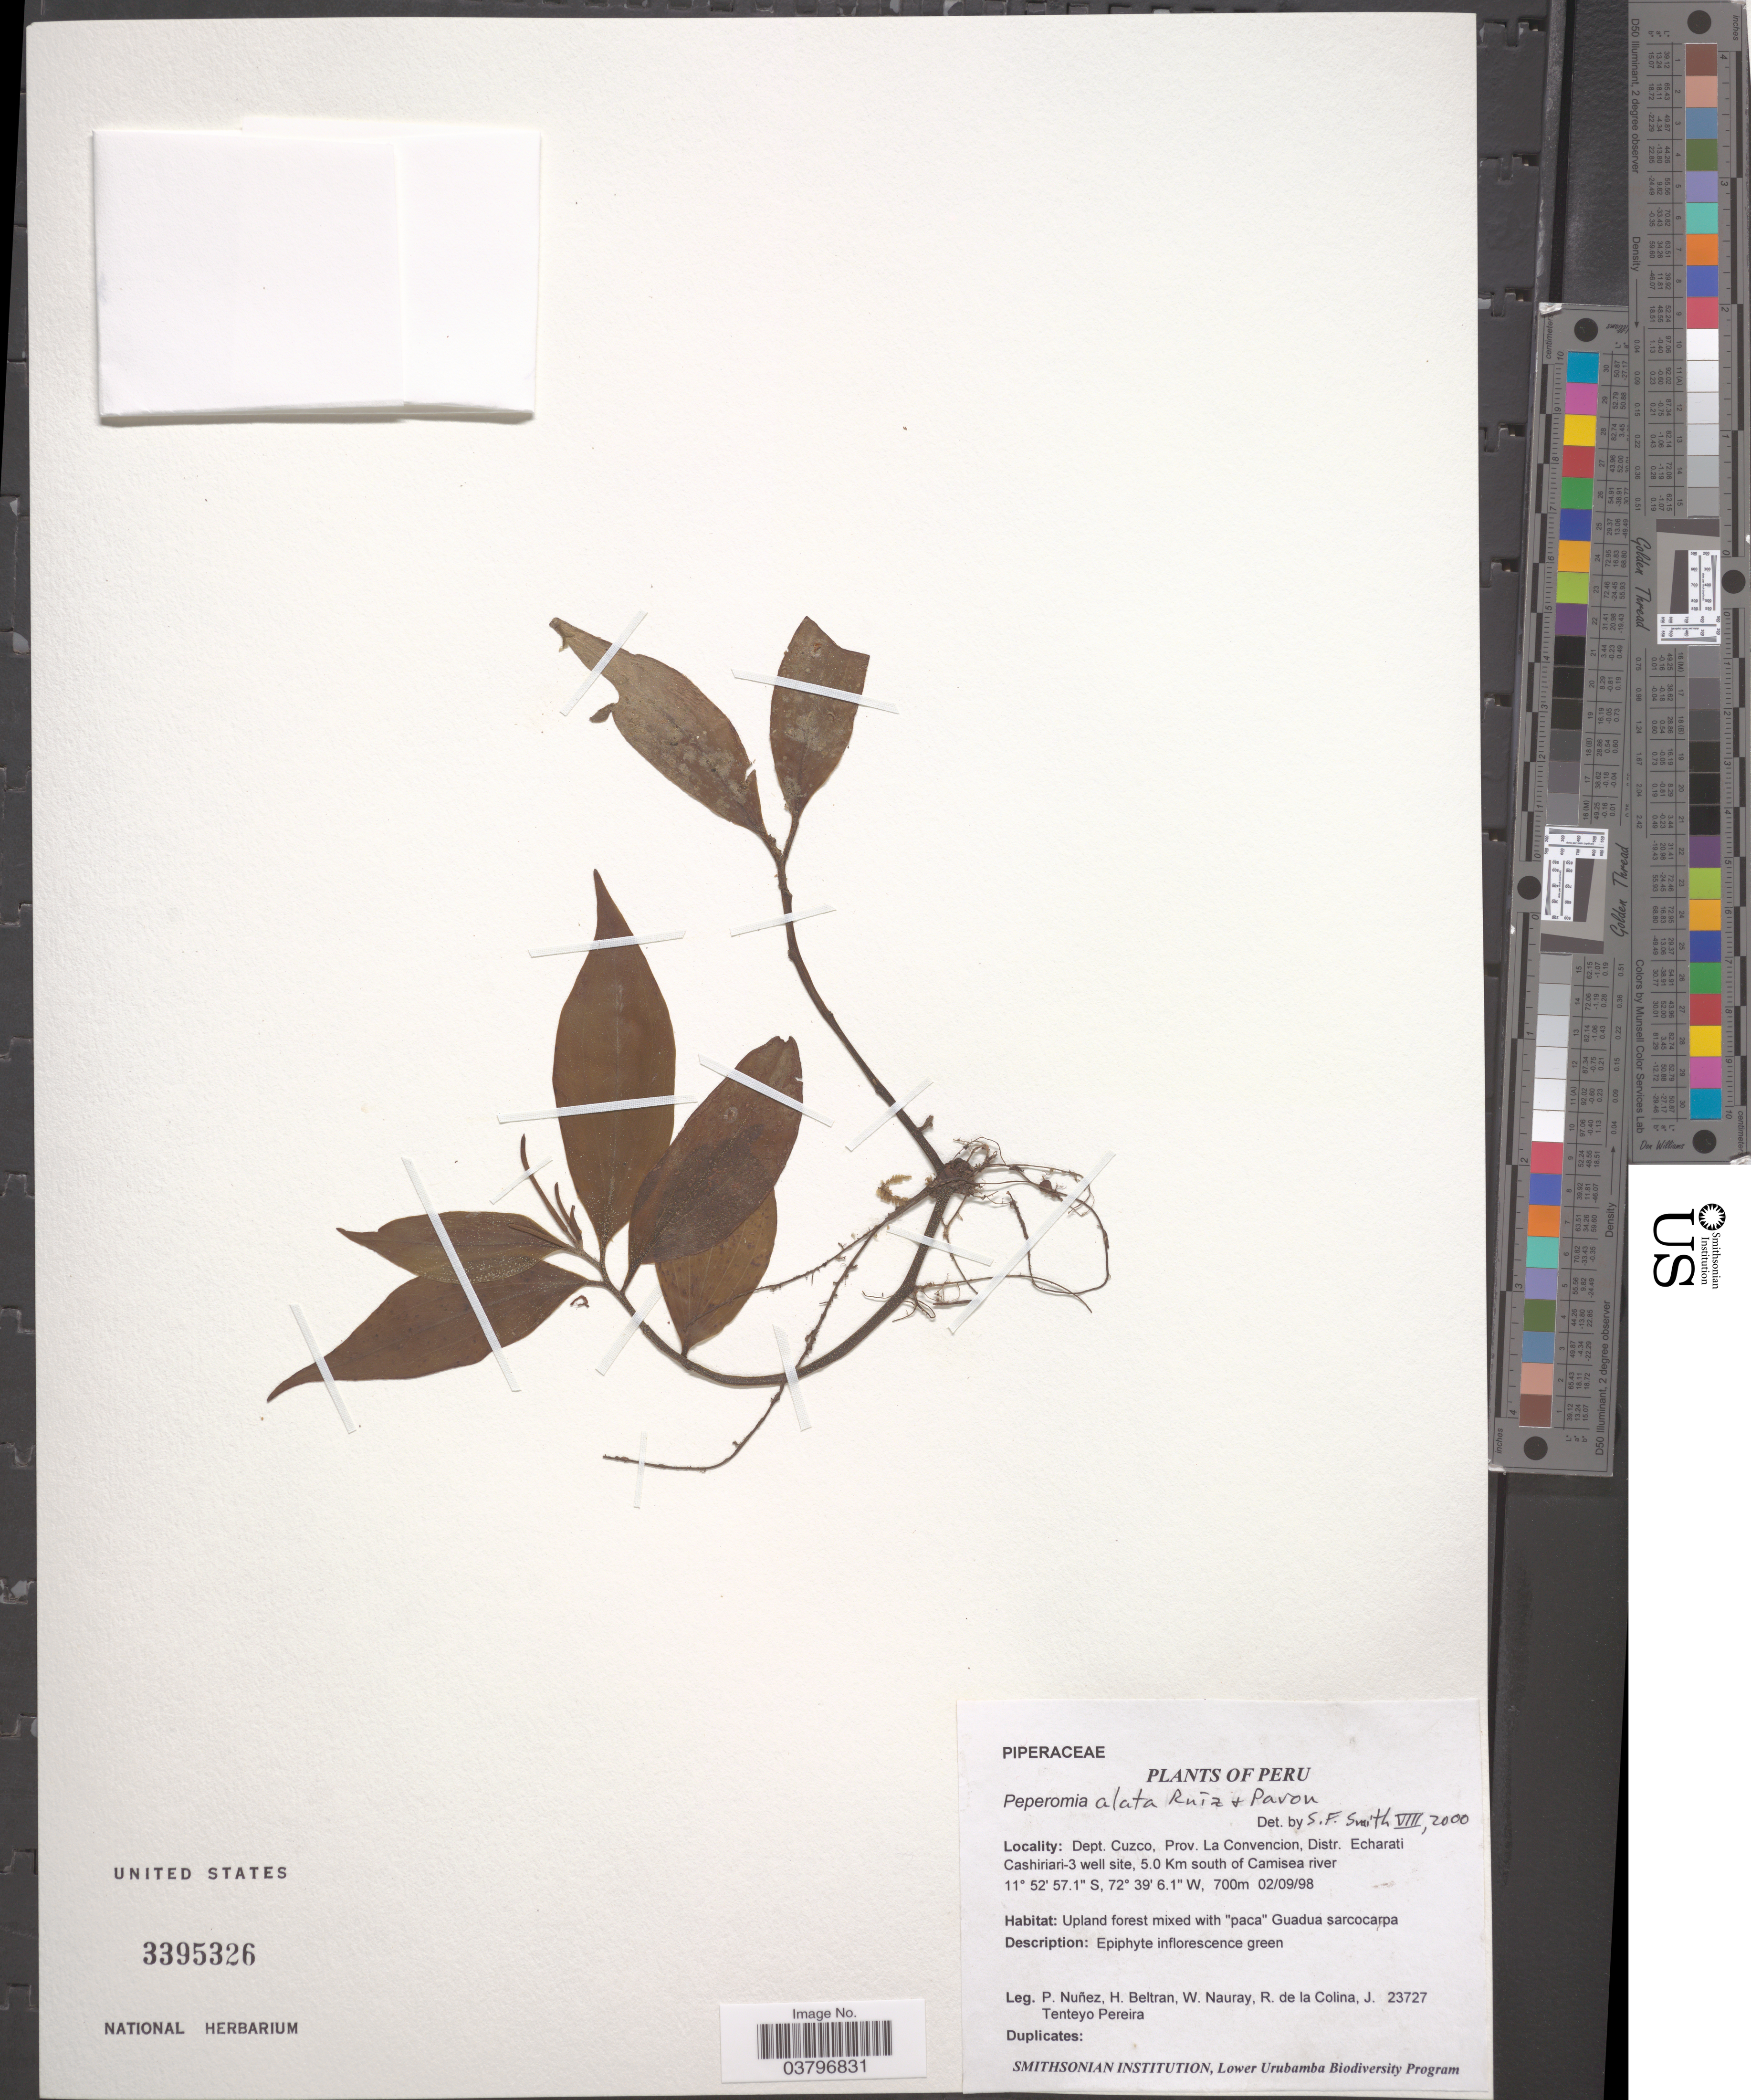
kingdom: Plantae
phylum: Tracheophyta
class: Magnoliopsida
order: Piperales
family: Piperaceae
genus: Peperomia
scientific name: Peperomia alata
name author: Ruiz & Pav.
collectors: P. Nuñez V., H. Beltran, W. Nauray, R. de La Colina & J. T. Pereira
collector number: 23727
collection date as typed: Transcribed d/m/y: 2/9/98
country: Peru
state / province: Cusco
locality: Dept. Cuzco, Prov. La Convencion, Distr. Echarati Cashiriari-3 well site, 5.0 Km south of Camisea river.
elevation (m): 700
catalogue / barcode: US 3395326